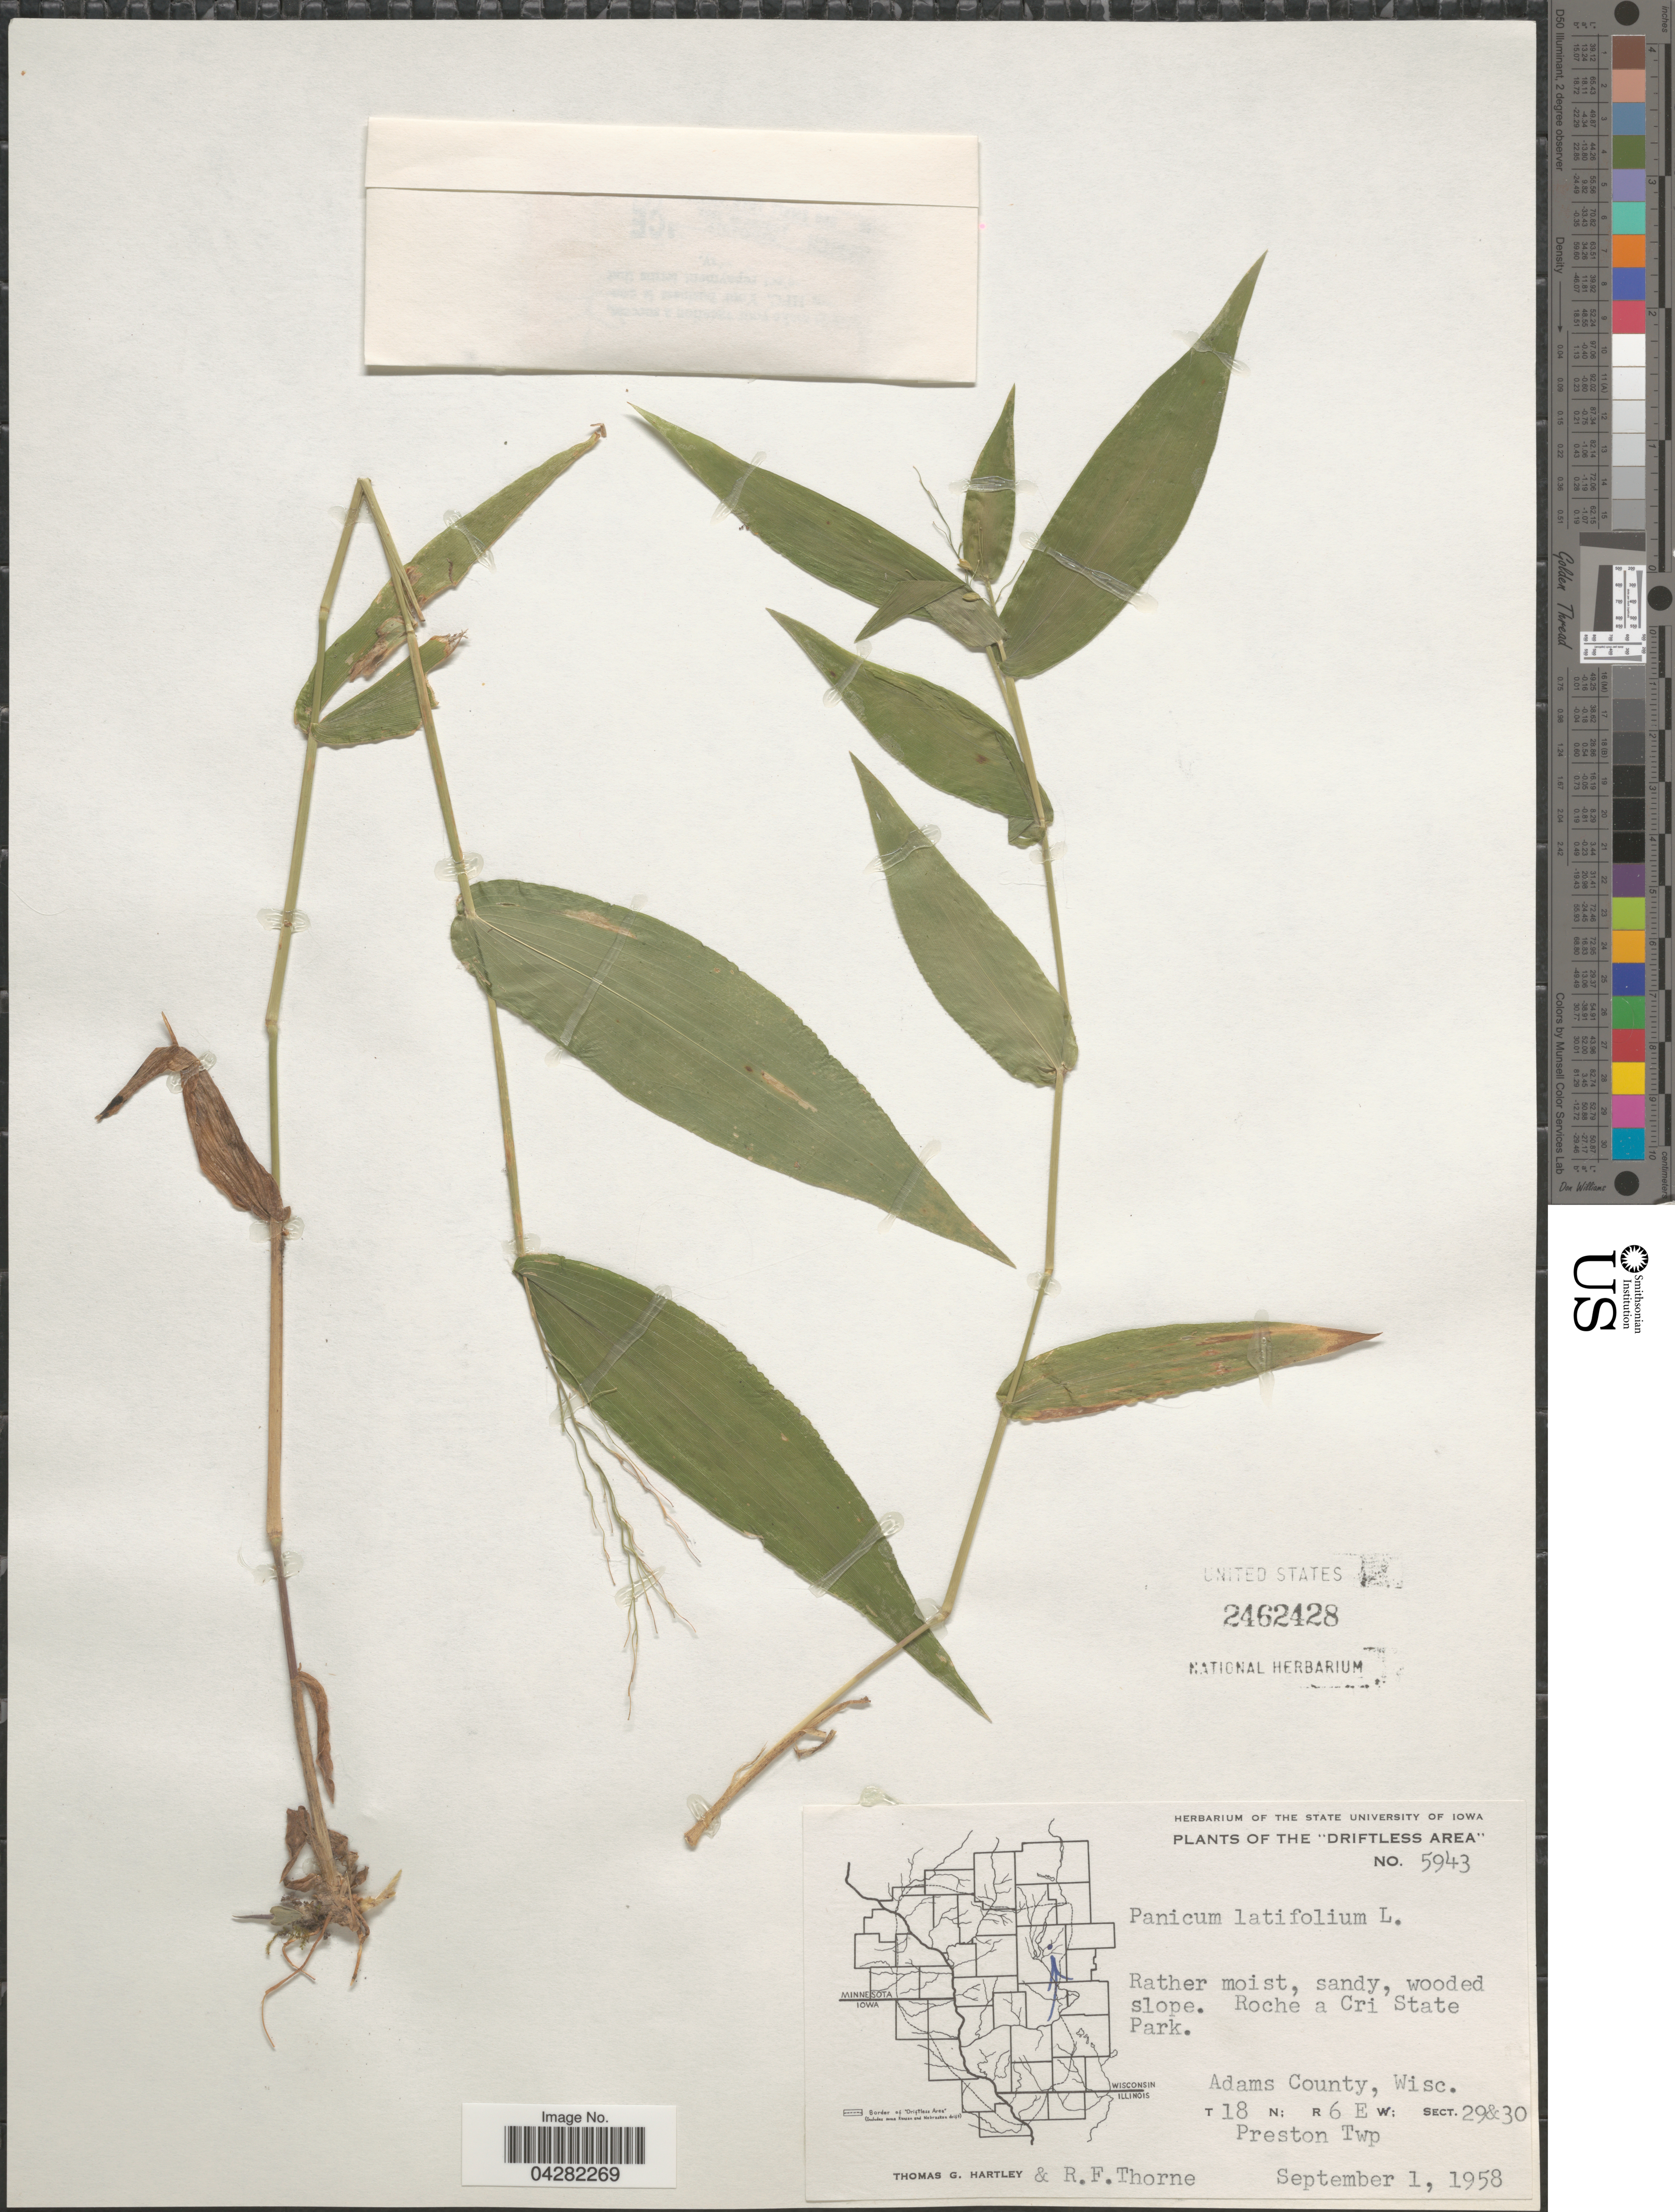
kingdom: Plantae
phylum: Tracheophyta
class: Liliopsida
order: Poales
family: Poaceae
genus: Dichanthelium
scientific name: Dichanthelium laxiflorum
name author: (Lam.) Gould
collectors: T. G. Hartley & R. Thorne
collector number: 5943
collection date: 1958-09-01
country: United States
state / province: Wisconsin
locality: The "Driftless Area". Roche a Cri State Park. Adams County. T18 N; R 6 E; Sect.29&30. Preston Twp.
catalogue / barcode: US 2462428